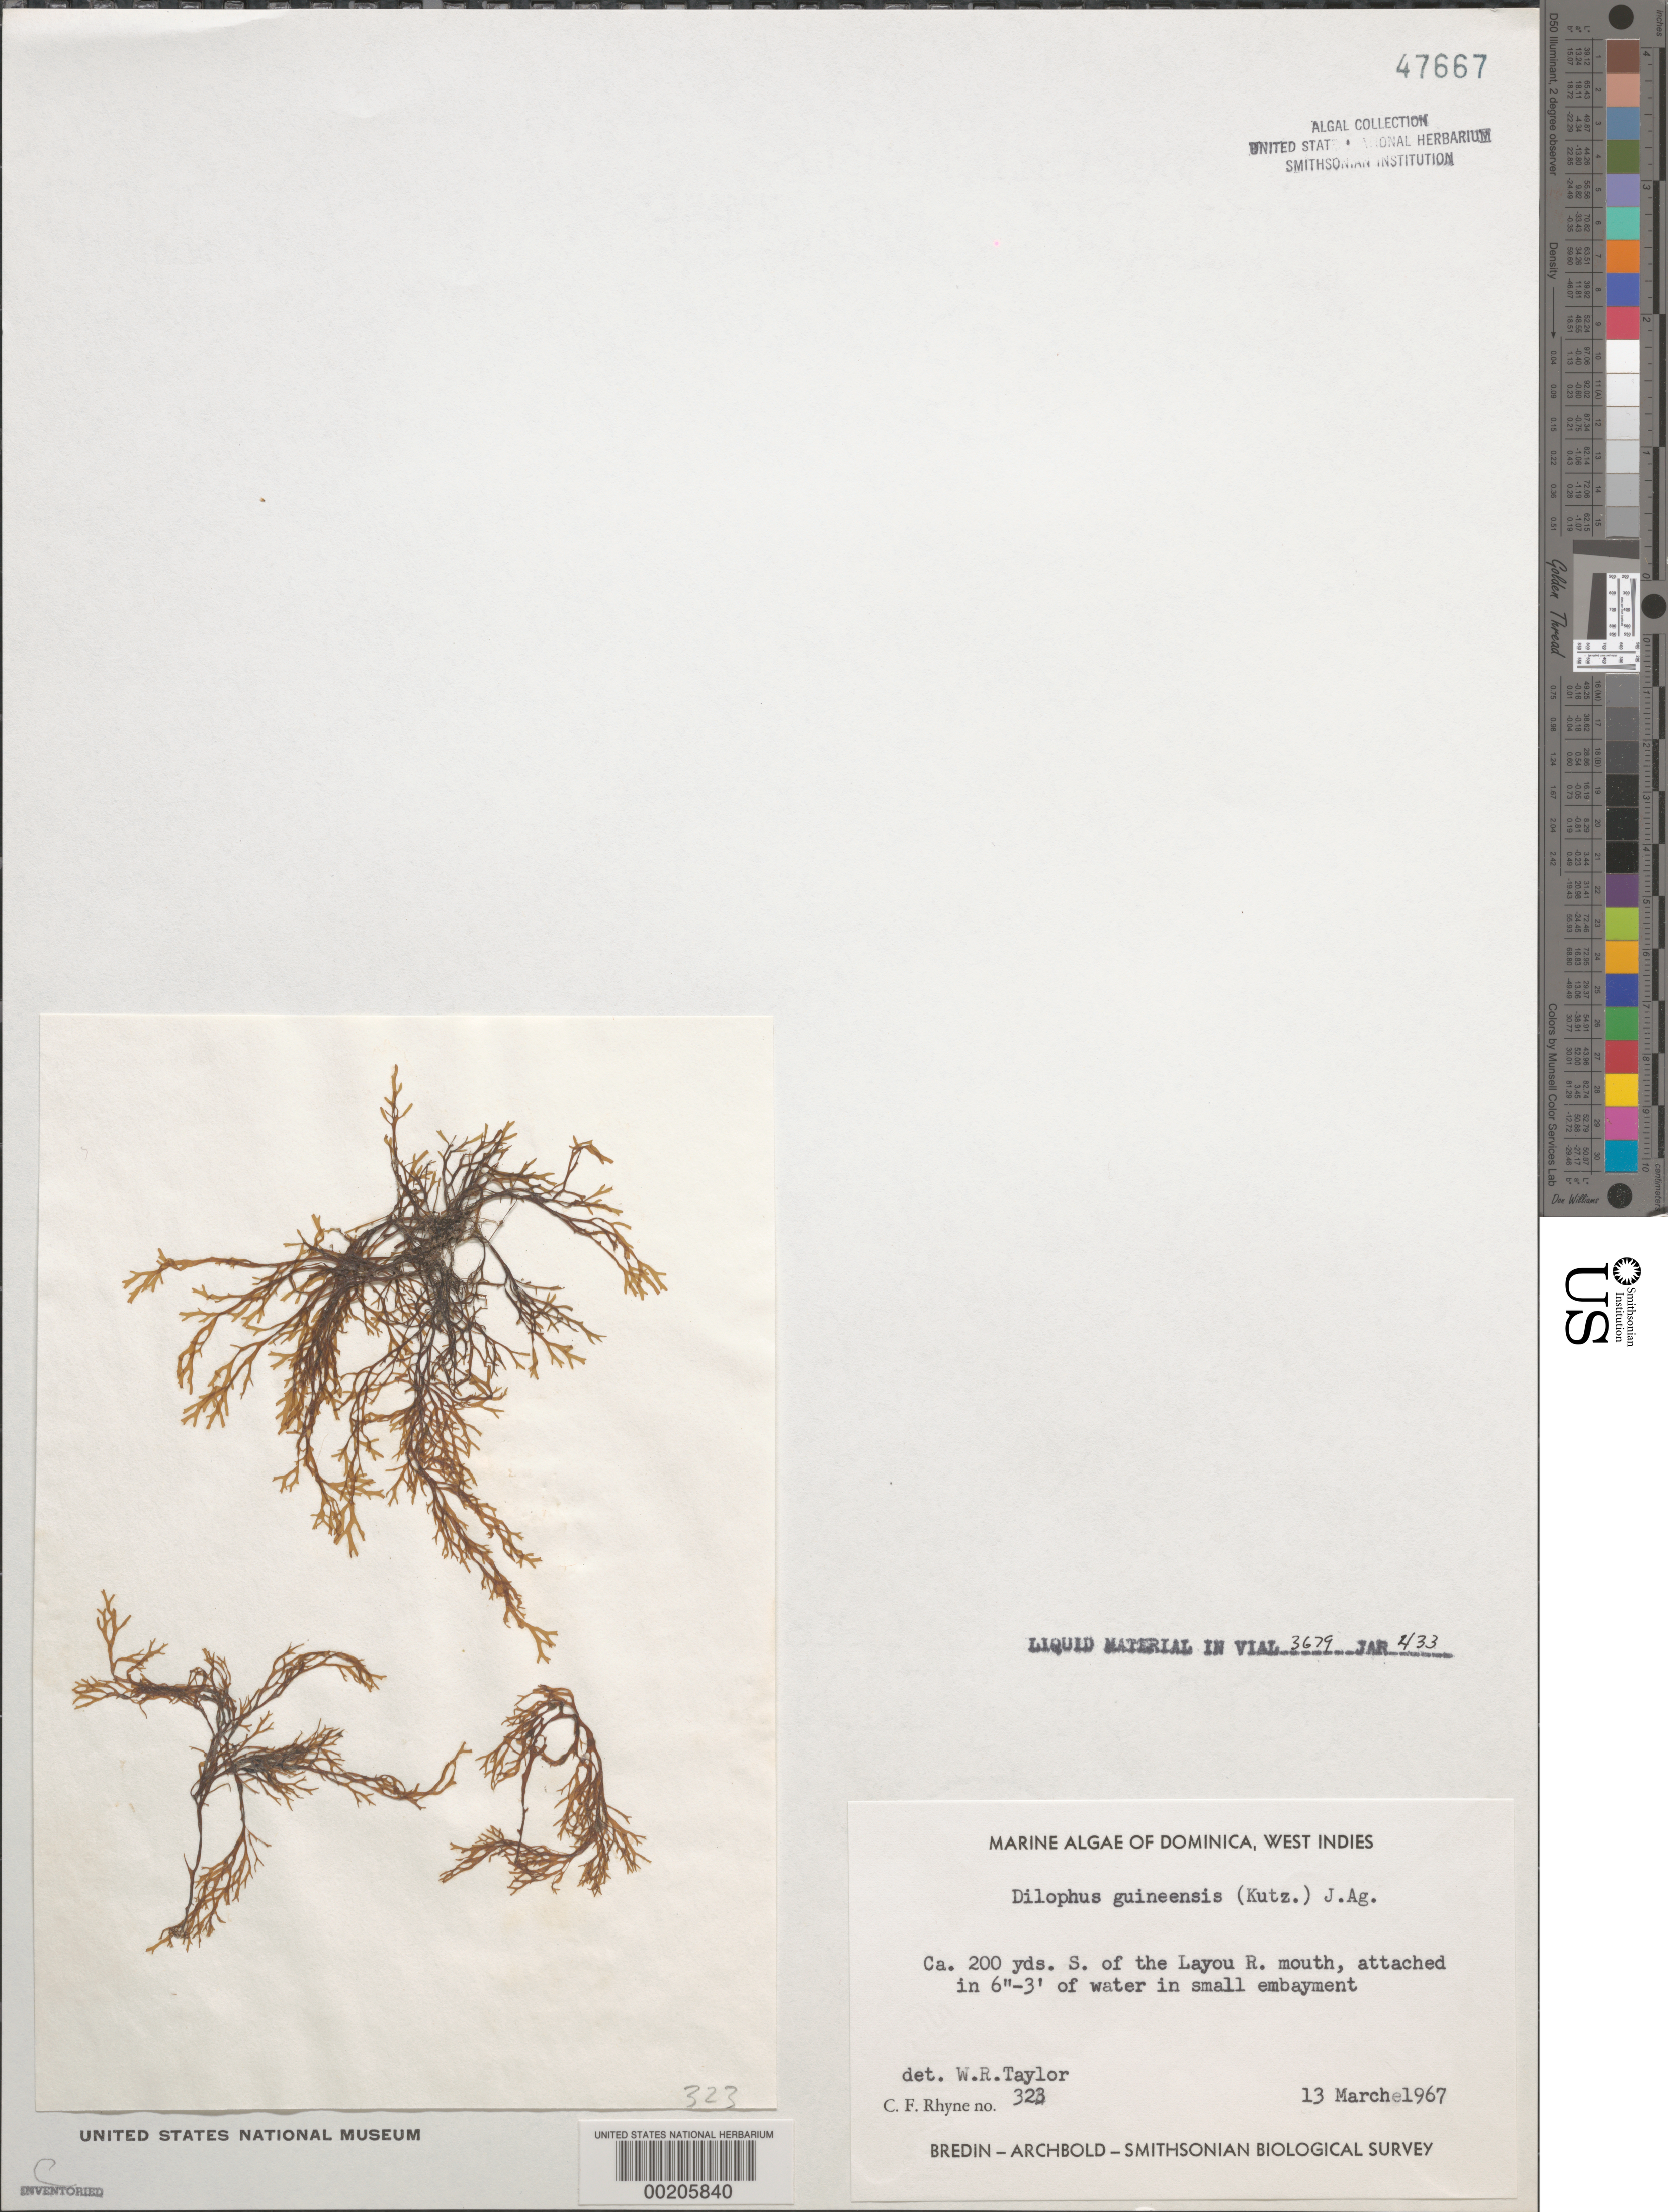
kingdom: Chromista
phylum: Ochrophyta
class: Phaeophyceae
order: Dictyotales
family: Dictyotaceae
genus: Dictyota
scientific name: Dictyota guineensis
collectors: C. Rhyne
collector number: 323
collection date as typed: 13 Mar 1967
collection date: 1967-03-13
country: Dominica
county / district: St. Joseph's Parish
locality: Ca. 200 yards south of Layou River mouth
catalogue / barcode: US 47667